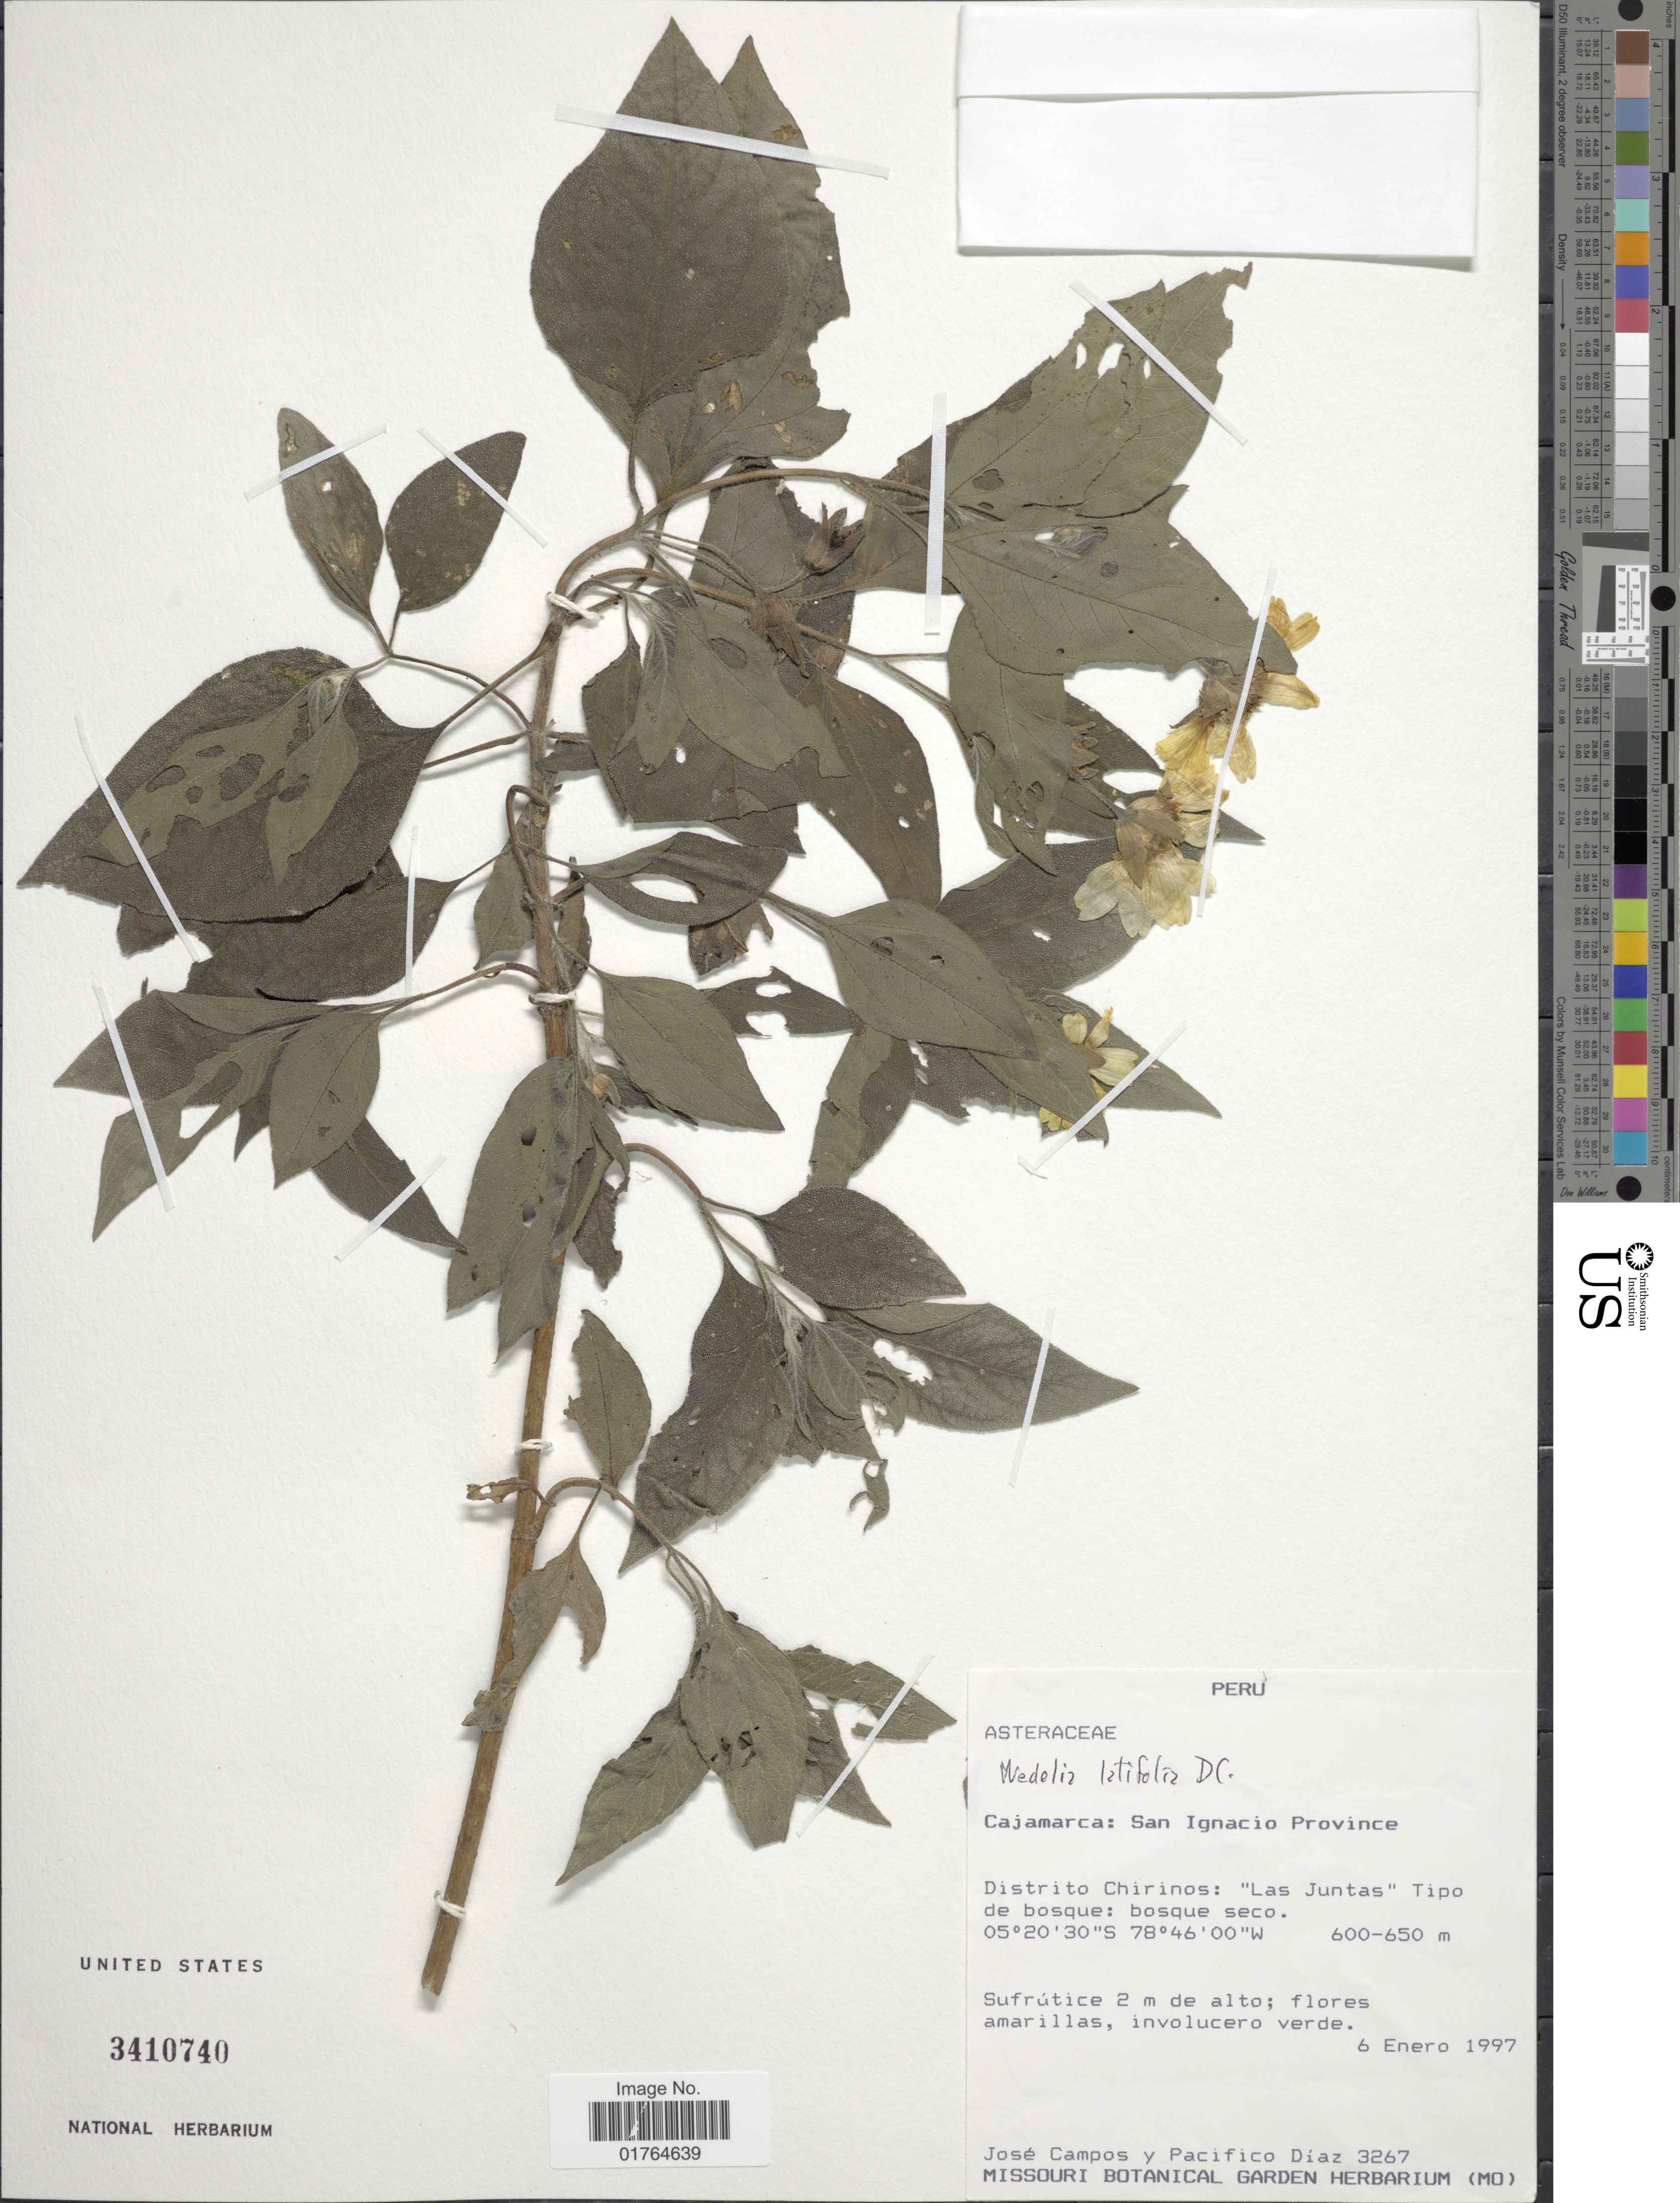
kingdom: Plantae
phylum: Tracheophyta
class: Magnoliopsida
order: Asterales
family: Asteraceae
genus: Wedelia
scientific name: Wedelia latifolia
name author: DC.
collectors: J. Campos & W. Díaz P.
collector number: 3267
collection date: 1997-01-06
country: Peru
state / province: Cajamarca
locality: San Ignacio Province, Distrito Chirinos, Las Juntas, Tipo de bosque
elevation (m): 600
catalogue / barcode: US 3410740